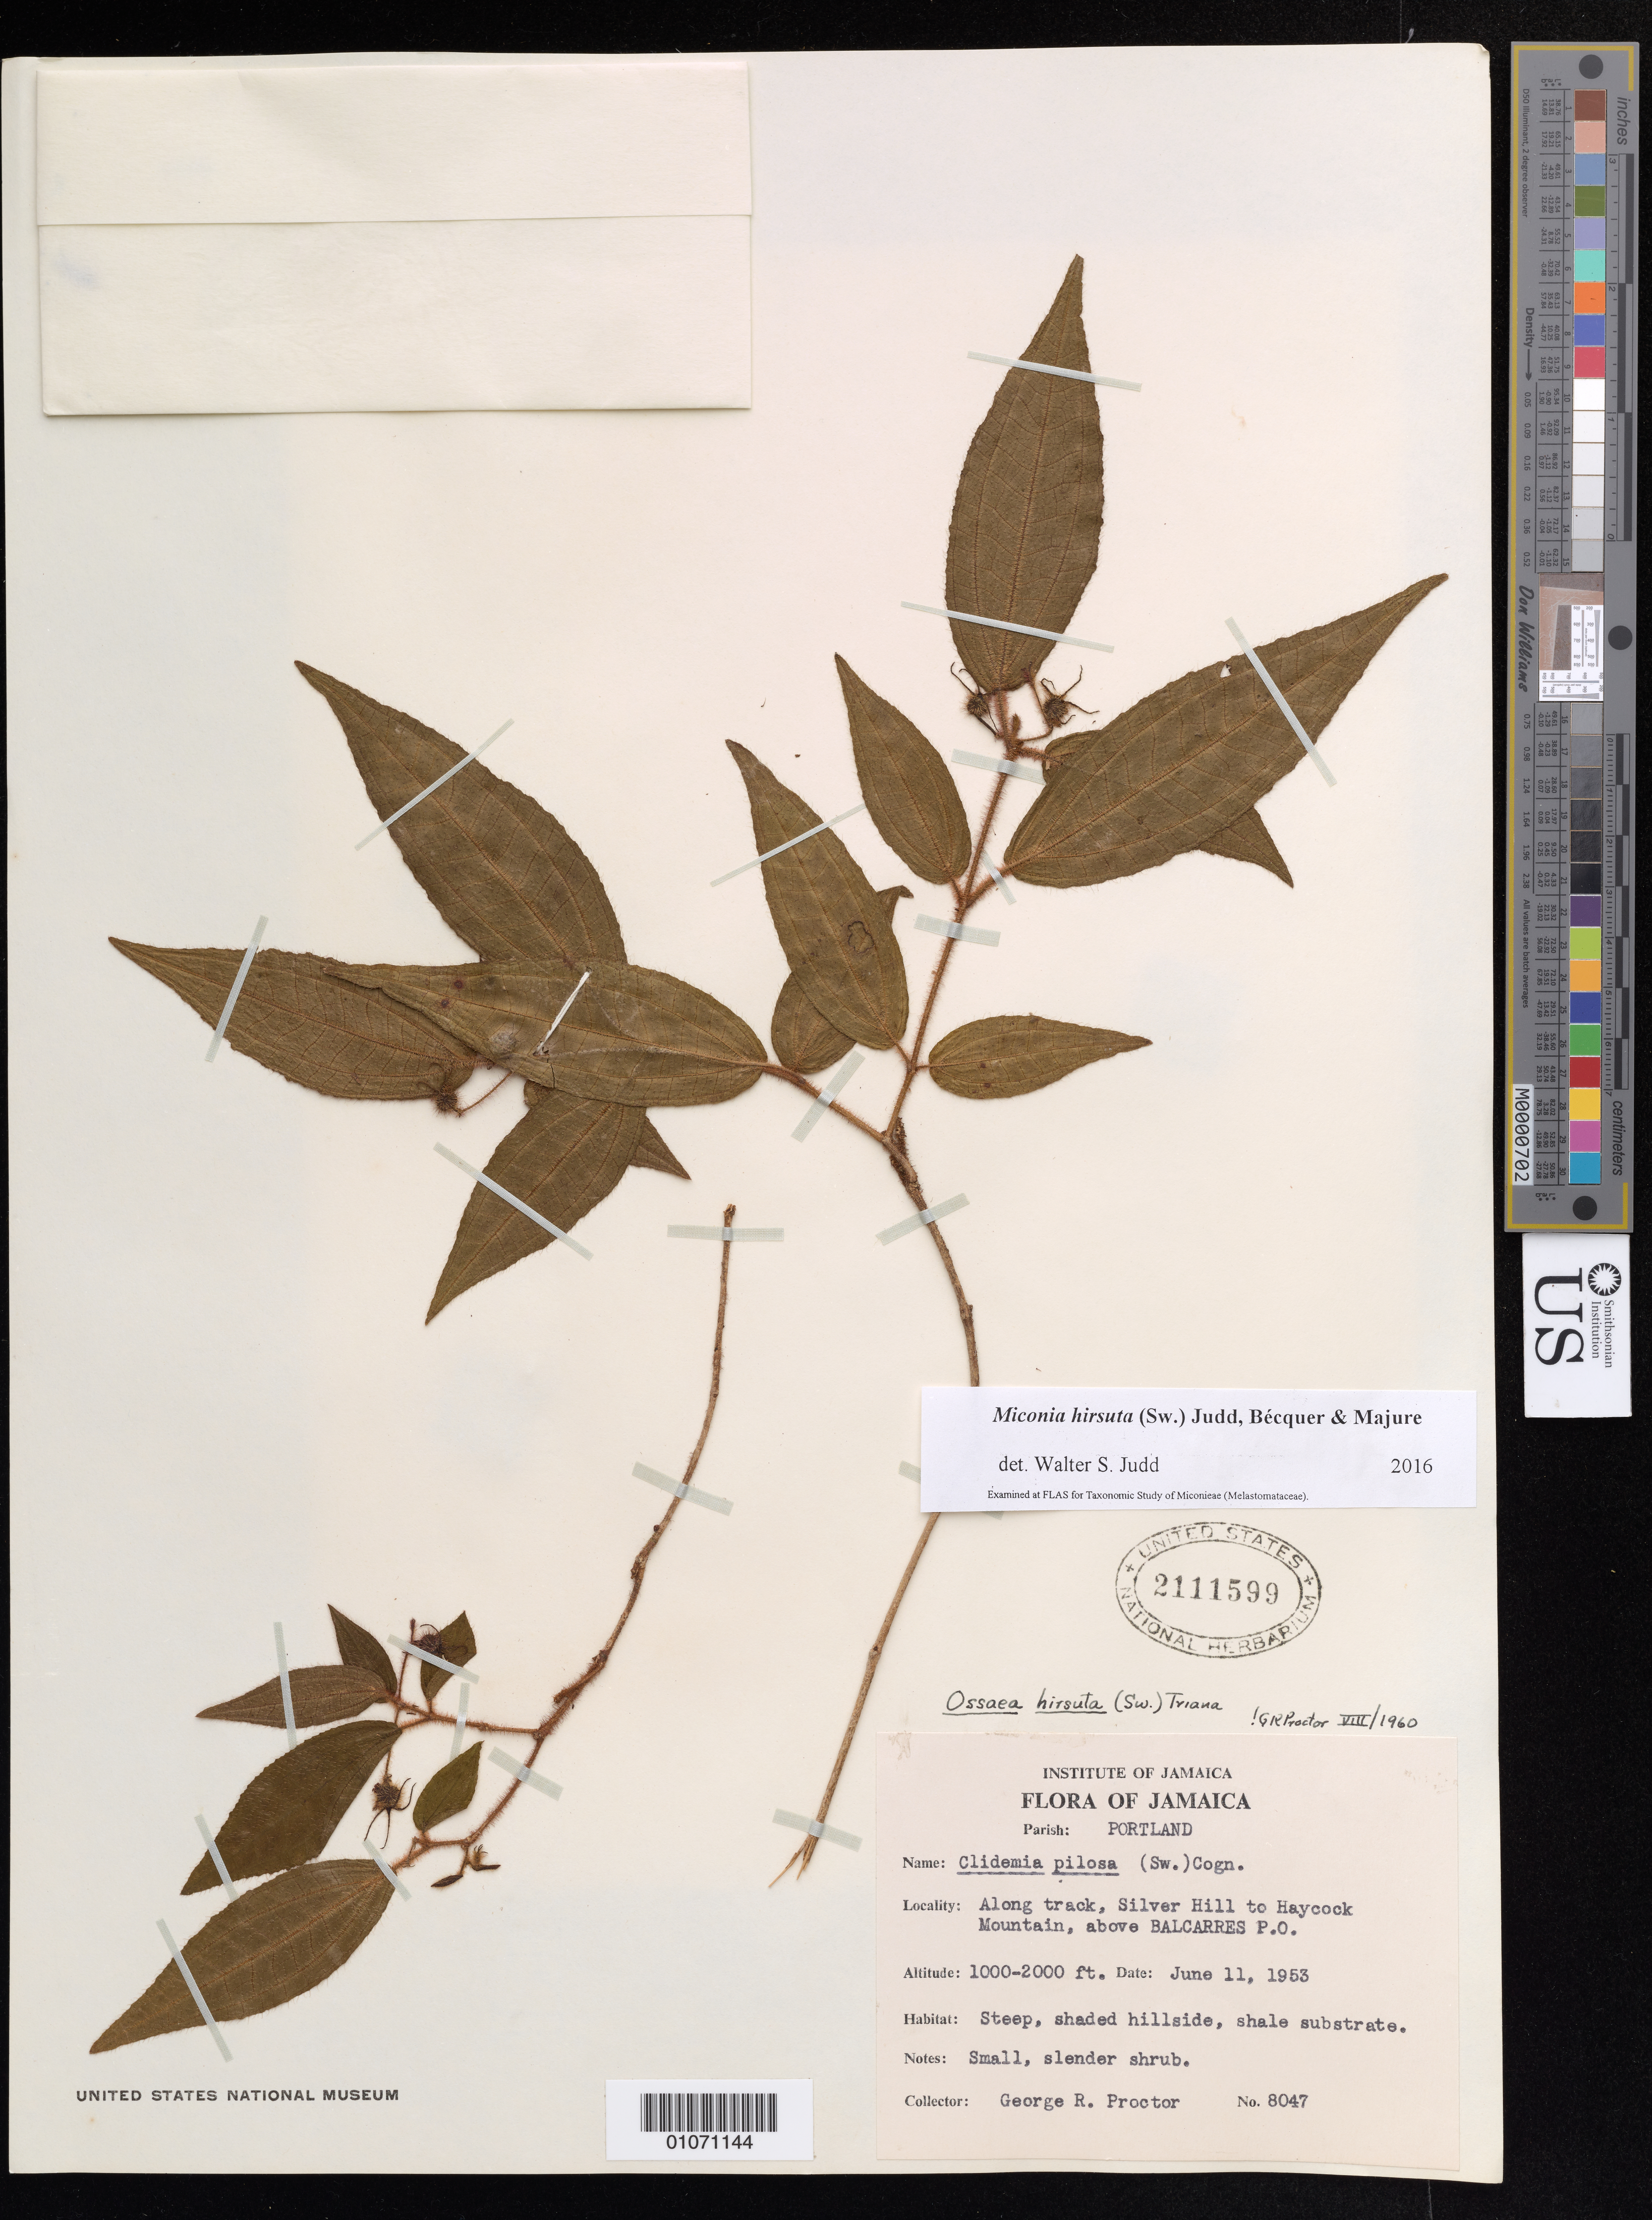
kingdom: Plantae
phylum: Tracheophyta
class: Magnoliopsida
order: Myrtales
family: Melastomataceae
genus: Miconia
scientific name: Miconia hirsuta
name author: (Sw.) Judd et al.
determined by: Judd, Walter S.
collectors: G. R. Proctor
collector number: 8047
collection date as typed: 11 Jun 1953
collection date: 1953-06-11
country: Jamaica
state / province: Portland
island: Jamaica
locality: Silver Hill to Haycock Mountain, above Balcarres P.O.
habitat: Steep, shaded hillside, shale substrate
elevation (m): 305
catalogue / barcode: US 2111599